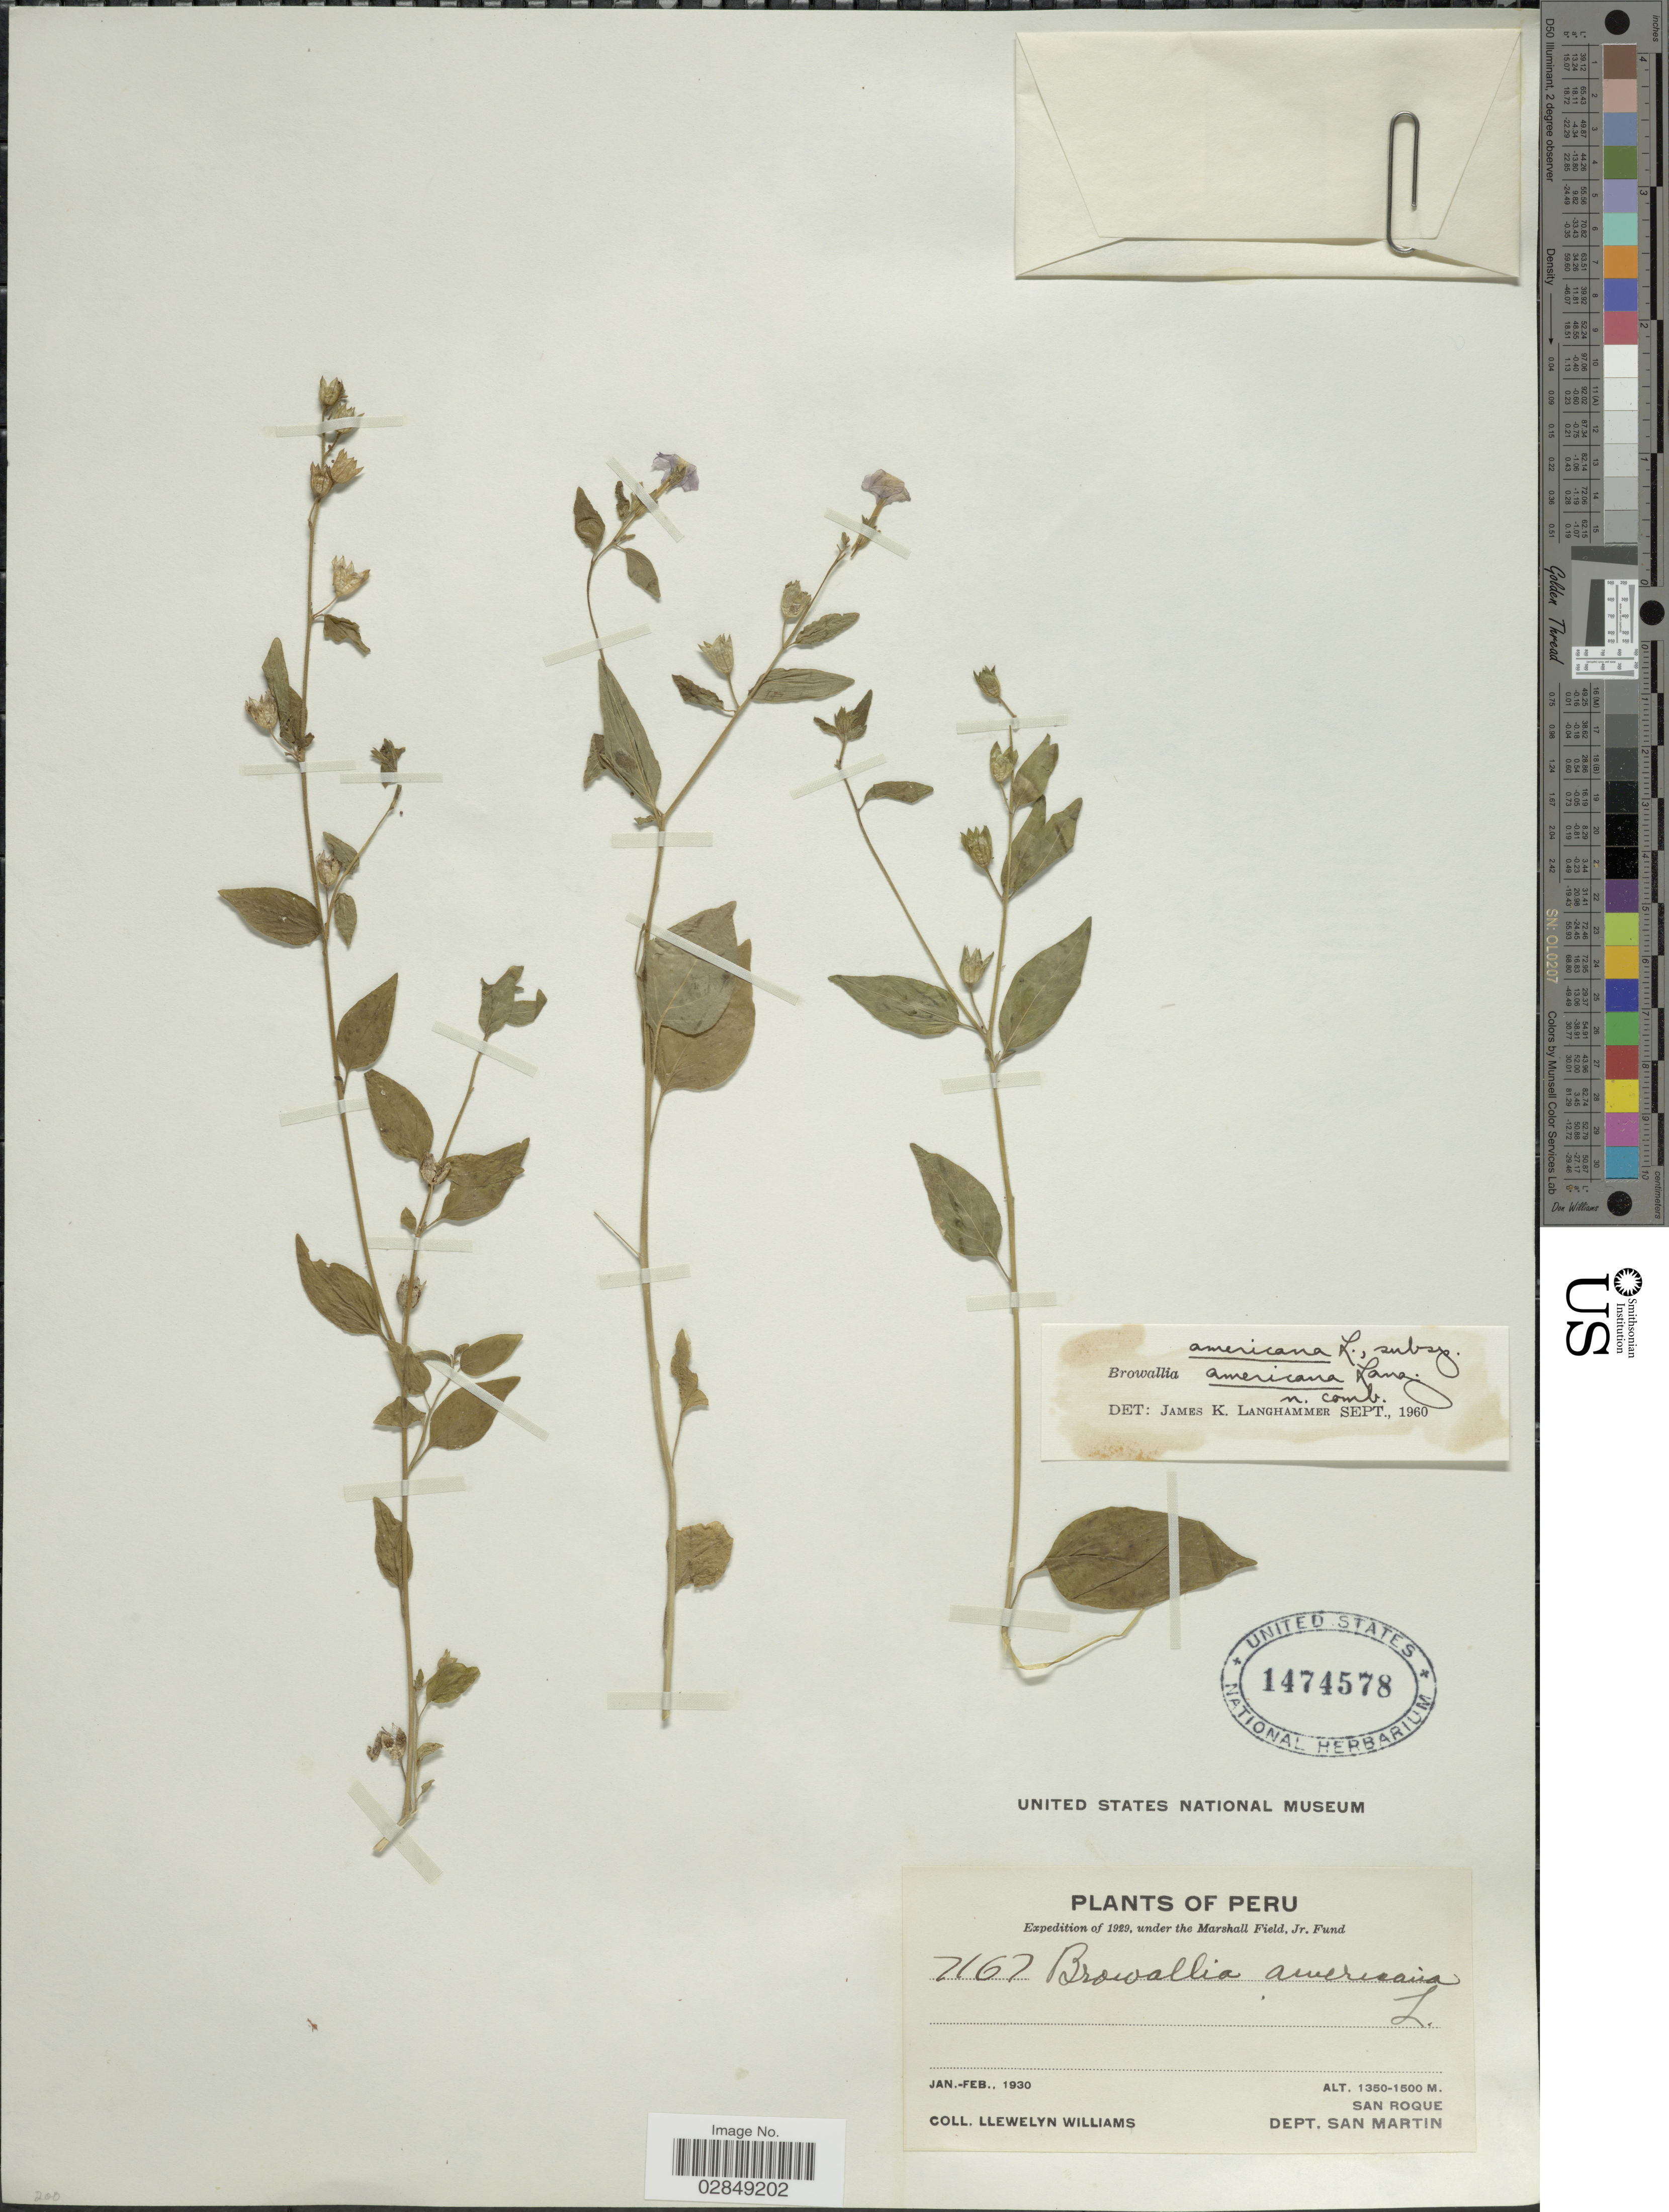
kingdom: Plantae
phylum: Tracheophyta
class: Magnoliopsida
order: Solanales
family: Solanaceae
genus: Browallia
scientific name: Browallia americana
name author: L.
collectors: Ll. Williams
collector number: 7167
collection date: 1930-01/1930-02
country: Peru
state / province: San Martín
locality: San Roque. Dept. San Martin.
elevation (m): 1350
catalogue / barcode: US 1474578